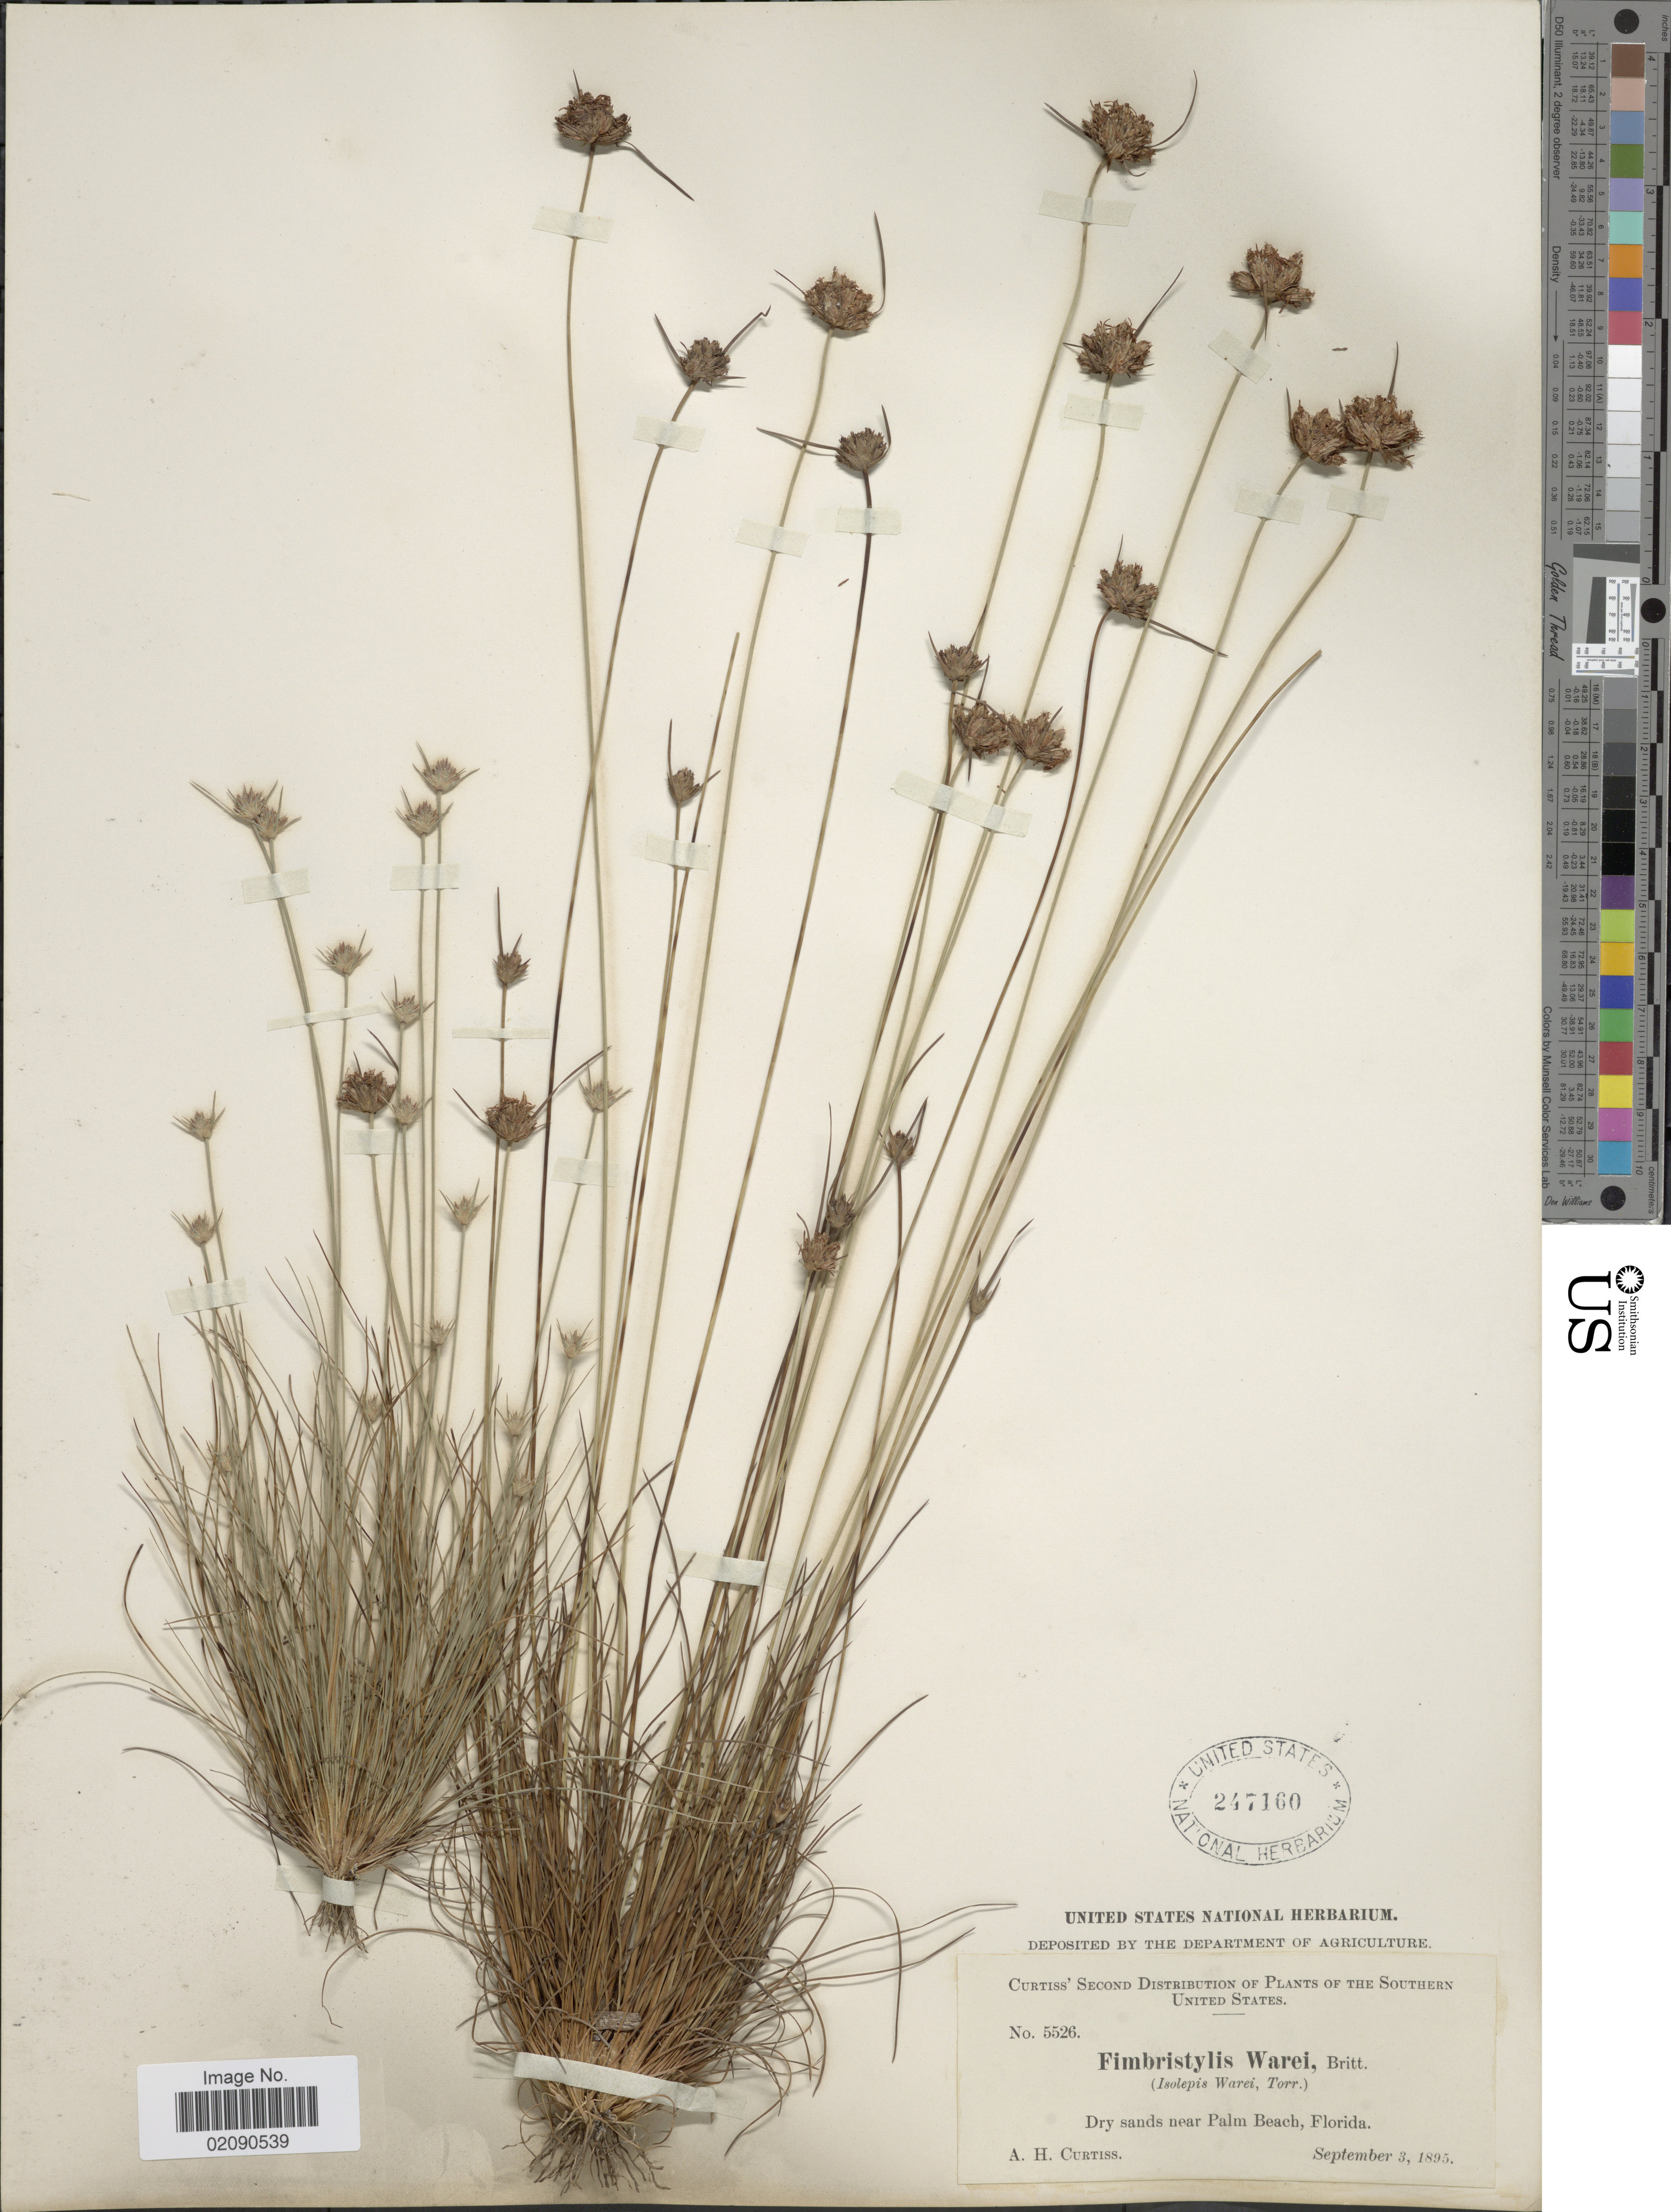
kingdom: Plantae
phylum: Tracheophyta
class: Liliopsida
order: Poales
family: Cyperaceae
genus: Bulbostylis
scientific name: Bulbostylis warei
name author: (Torr.) C.B. Clarke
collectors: A. H. Curtiss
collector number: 5526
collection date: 1895-09-03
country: United States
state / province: Florida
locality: The Southern United States, Dry sands near Palm Beach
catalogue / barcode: US 247160